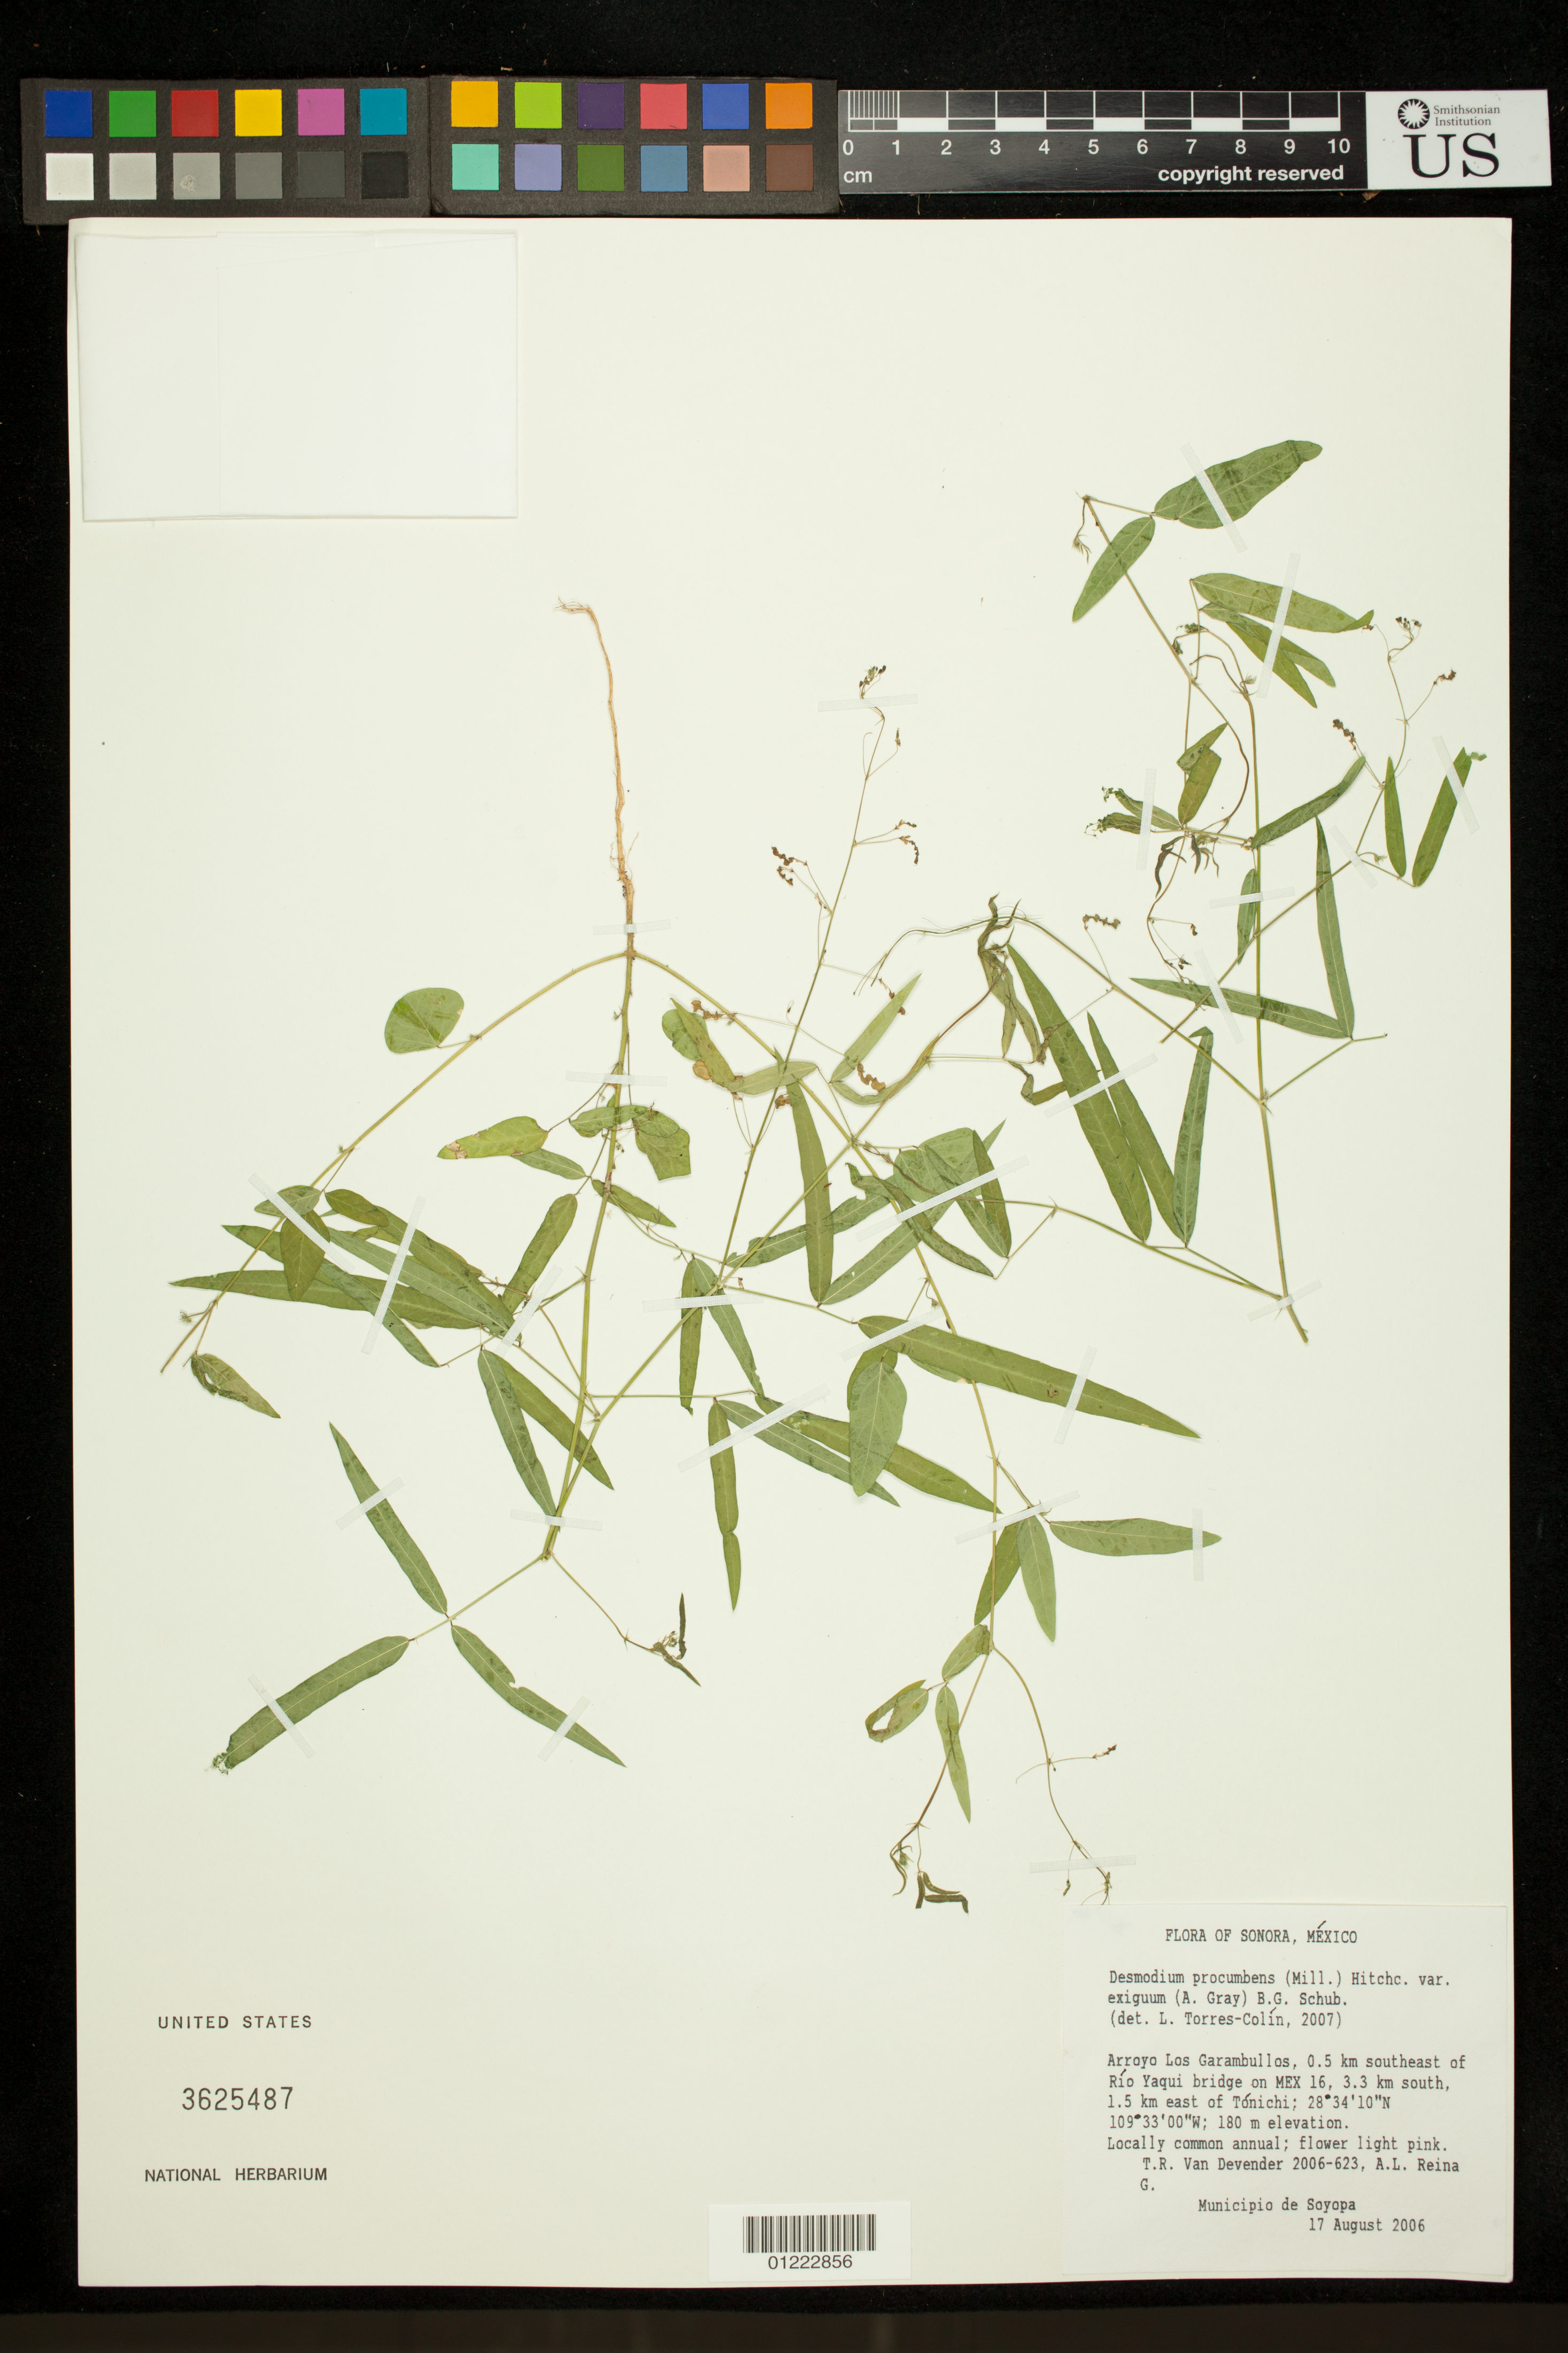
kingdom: Plantae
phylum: Tracheophyta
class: Magnoliopsida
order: Fabales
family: Fabaceae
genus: Desmodium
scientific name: Desmodium procumbens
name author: (Mill.) Hitchc.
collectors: T. R. Van Devender & A. L. Reina G.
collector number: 2006-623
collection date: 2006-08-17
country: Mexico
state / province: Sonora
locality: Arroyo Los Garambullos, 0.5 km southeast of Rio Yaqui bridge on MEX 16, 3.3 km south, 1.5 km east of Tonichi;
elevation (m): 180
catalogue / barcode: US 3625487